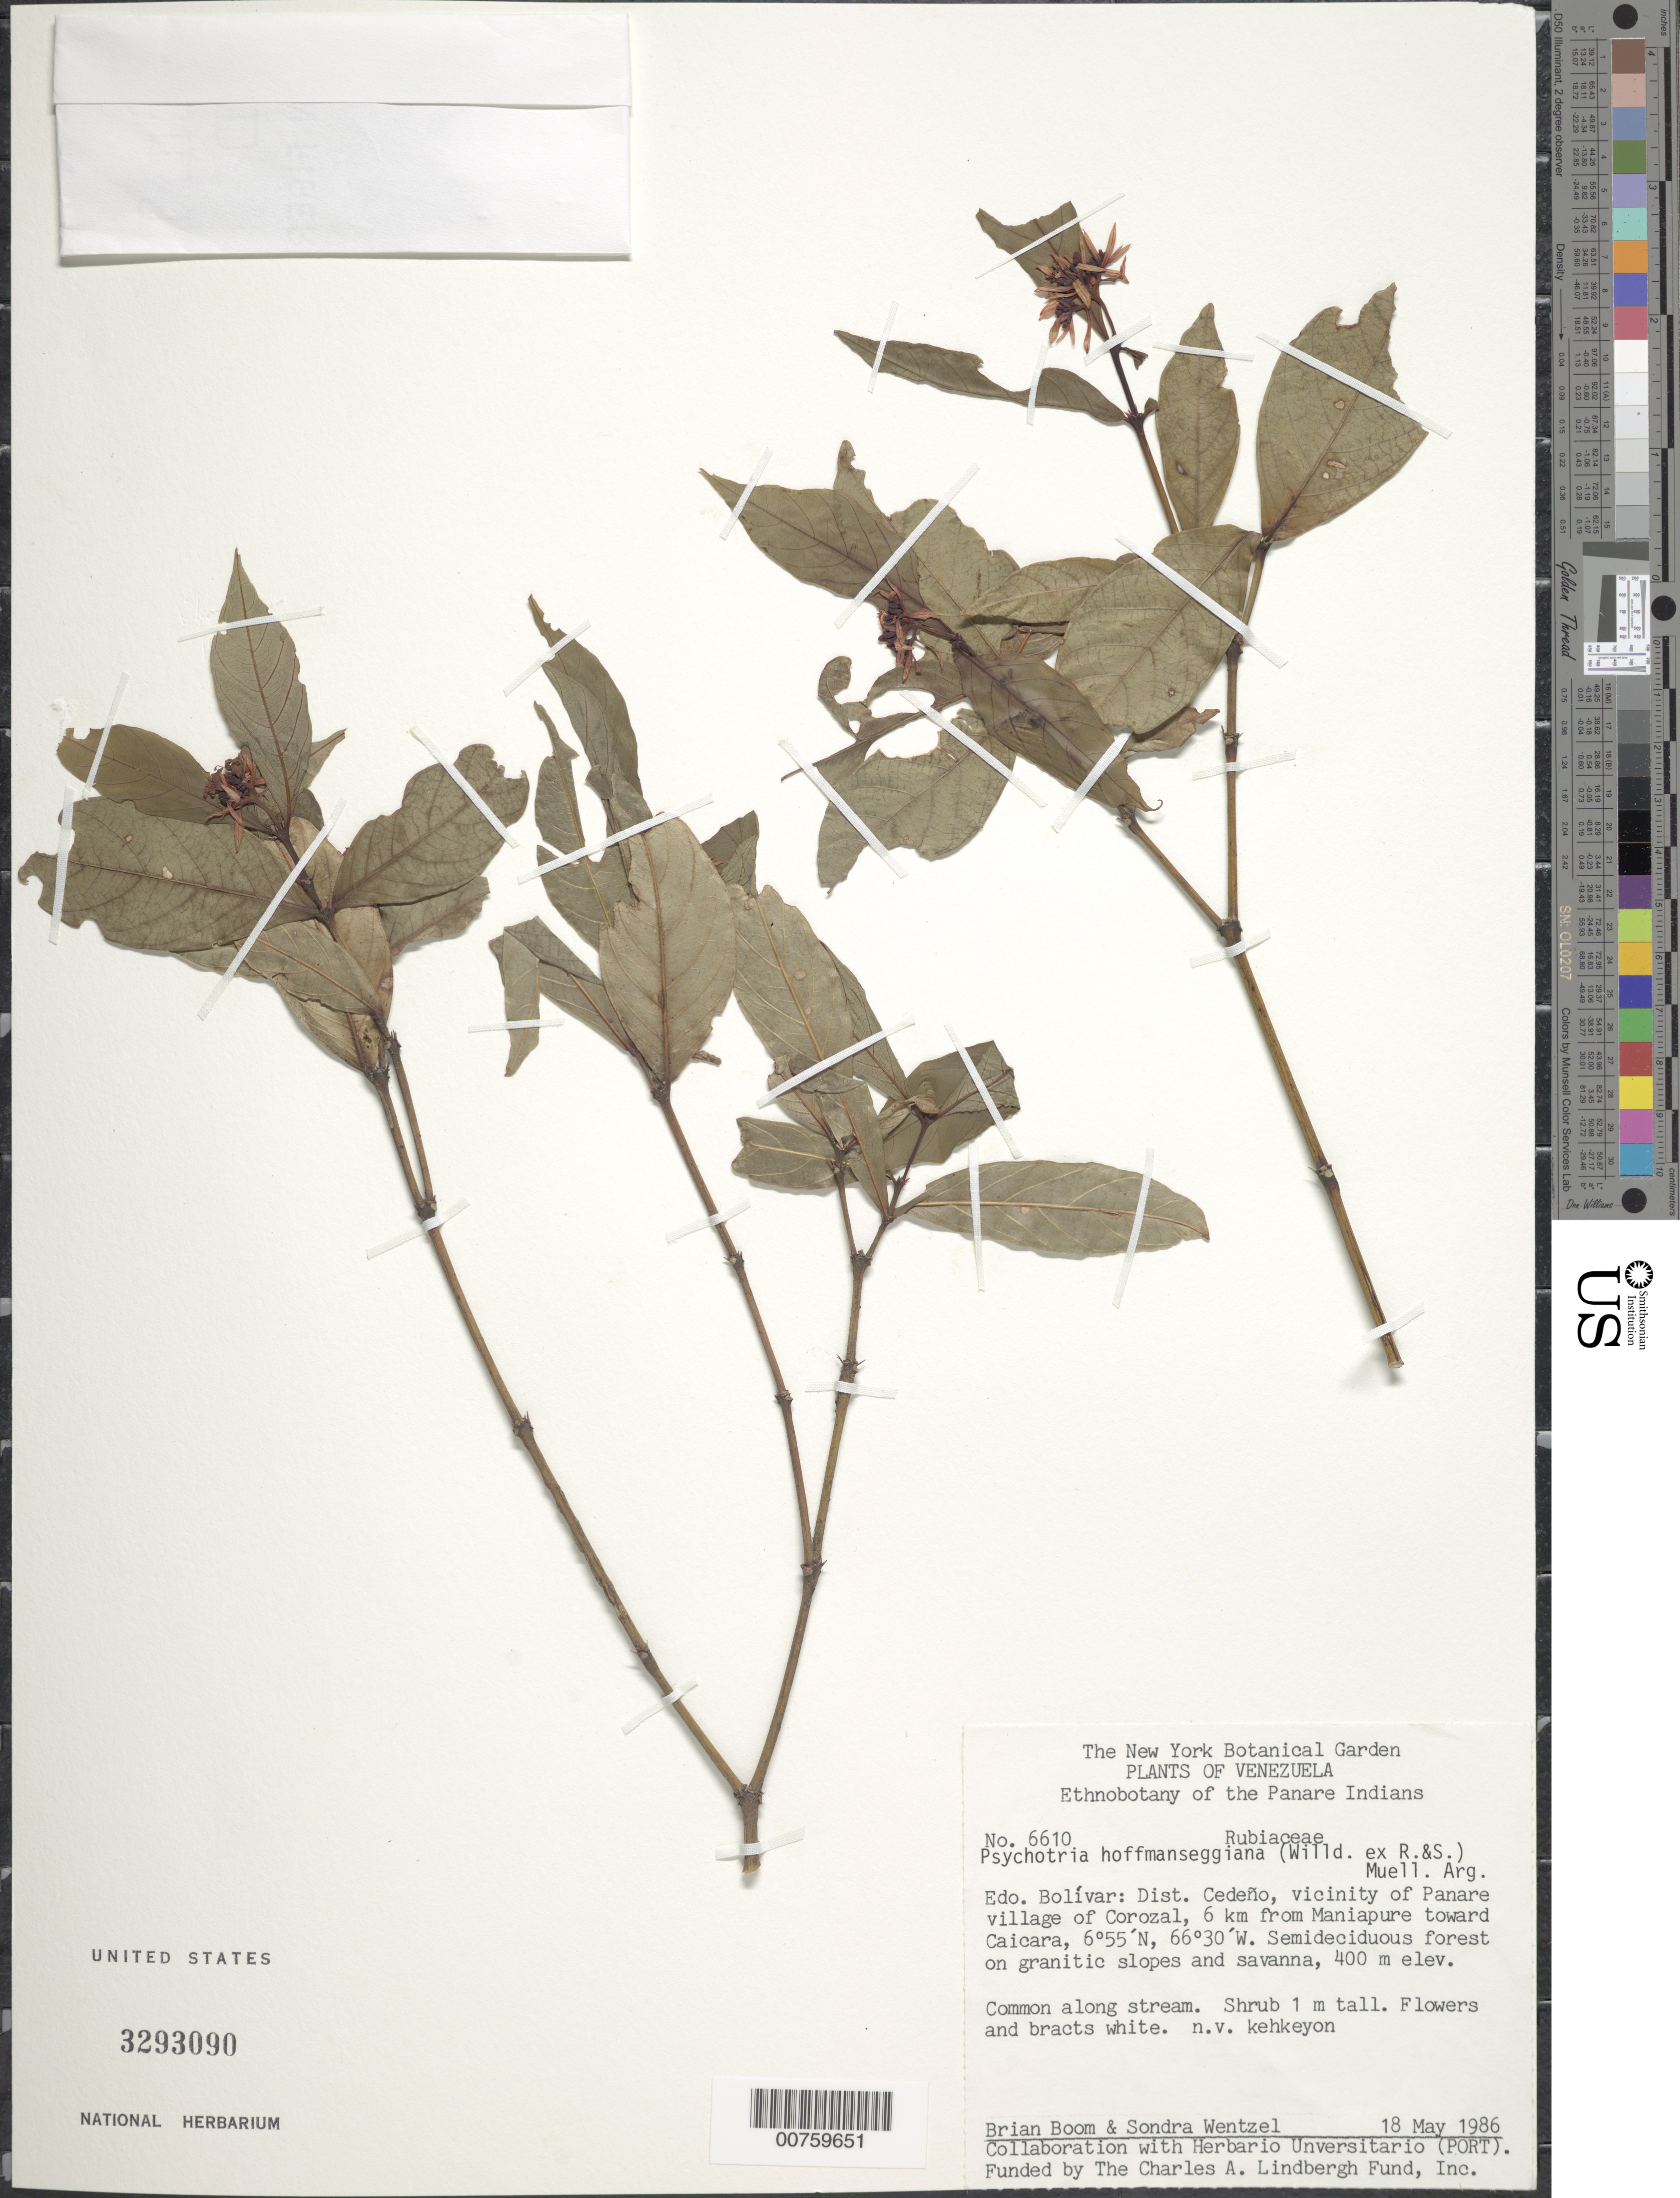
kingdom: Plantae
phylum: Tracheophyta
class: Magnoliopsida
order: Gentianales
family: Rubiaceae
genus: Psychotria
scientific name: Psychotria hoffmannseggiana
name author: (Willd. ex Roem. & Schult.) Müll. Arg.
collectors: B. M. Boom & S. Wentzel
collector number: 6610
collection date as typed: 18-May-86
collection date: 1986-05-18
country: Venezuela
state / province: Bolívar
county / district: Cedeño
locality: Panare village of Corozal, vic., 6 km from Maniapure toward Caicara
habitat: Semideciduous forest on granitic slopes and savanna; along stream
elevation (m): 400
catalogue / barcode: US 3293090